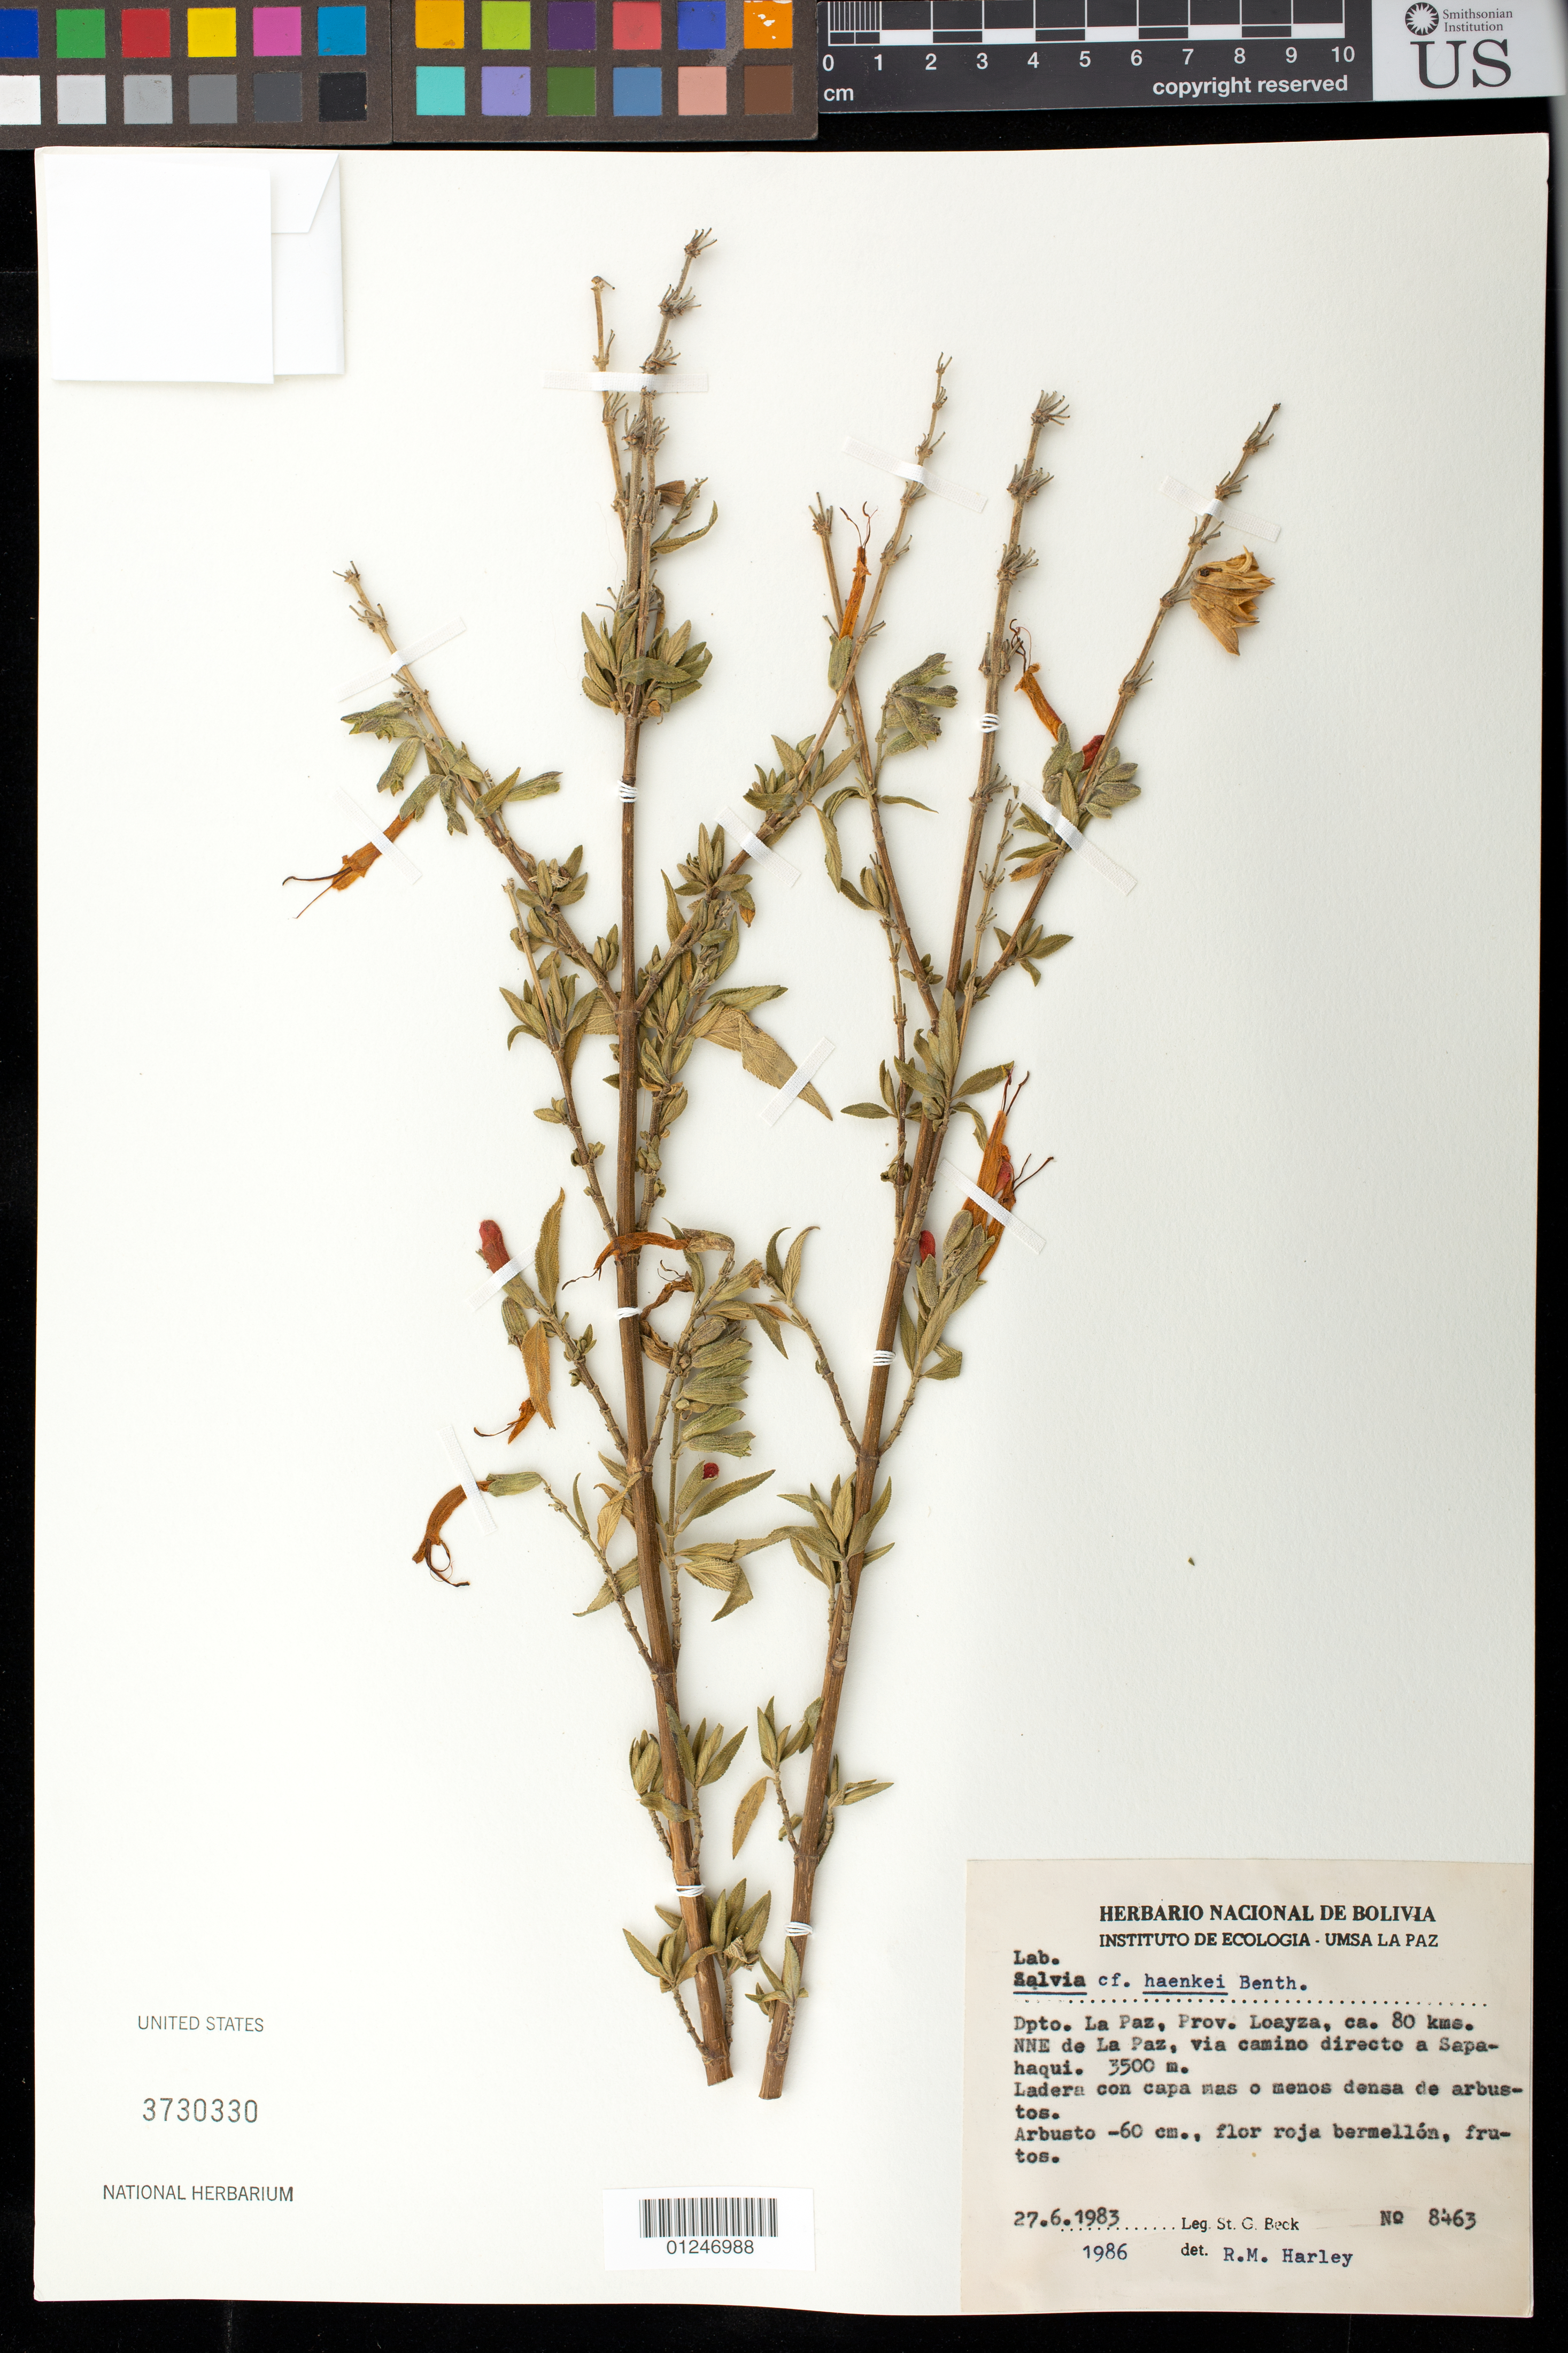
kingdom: Plantae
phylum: Tracheophyta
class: Magnoliopsida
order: Lamiales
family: Lamiaceae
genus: Salvia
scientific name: Salvia haenkei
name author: Benth.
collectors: S. G. Beck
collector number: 8463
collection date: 1983-06-27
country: Bolivia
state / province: La Paz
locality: Loayza. 80 km NNE de La Paz, via camino directo a Sepahaqui.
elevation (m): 3500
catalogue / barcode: US 3730330